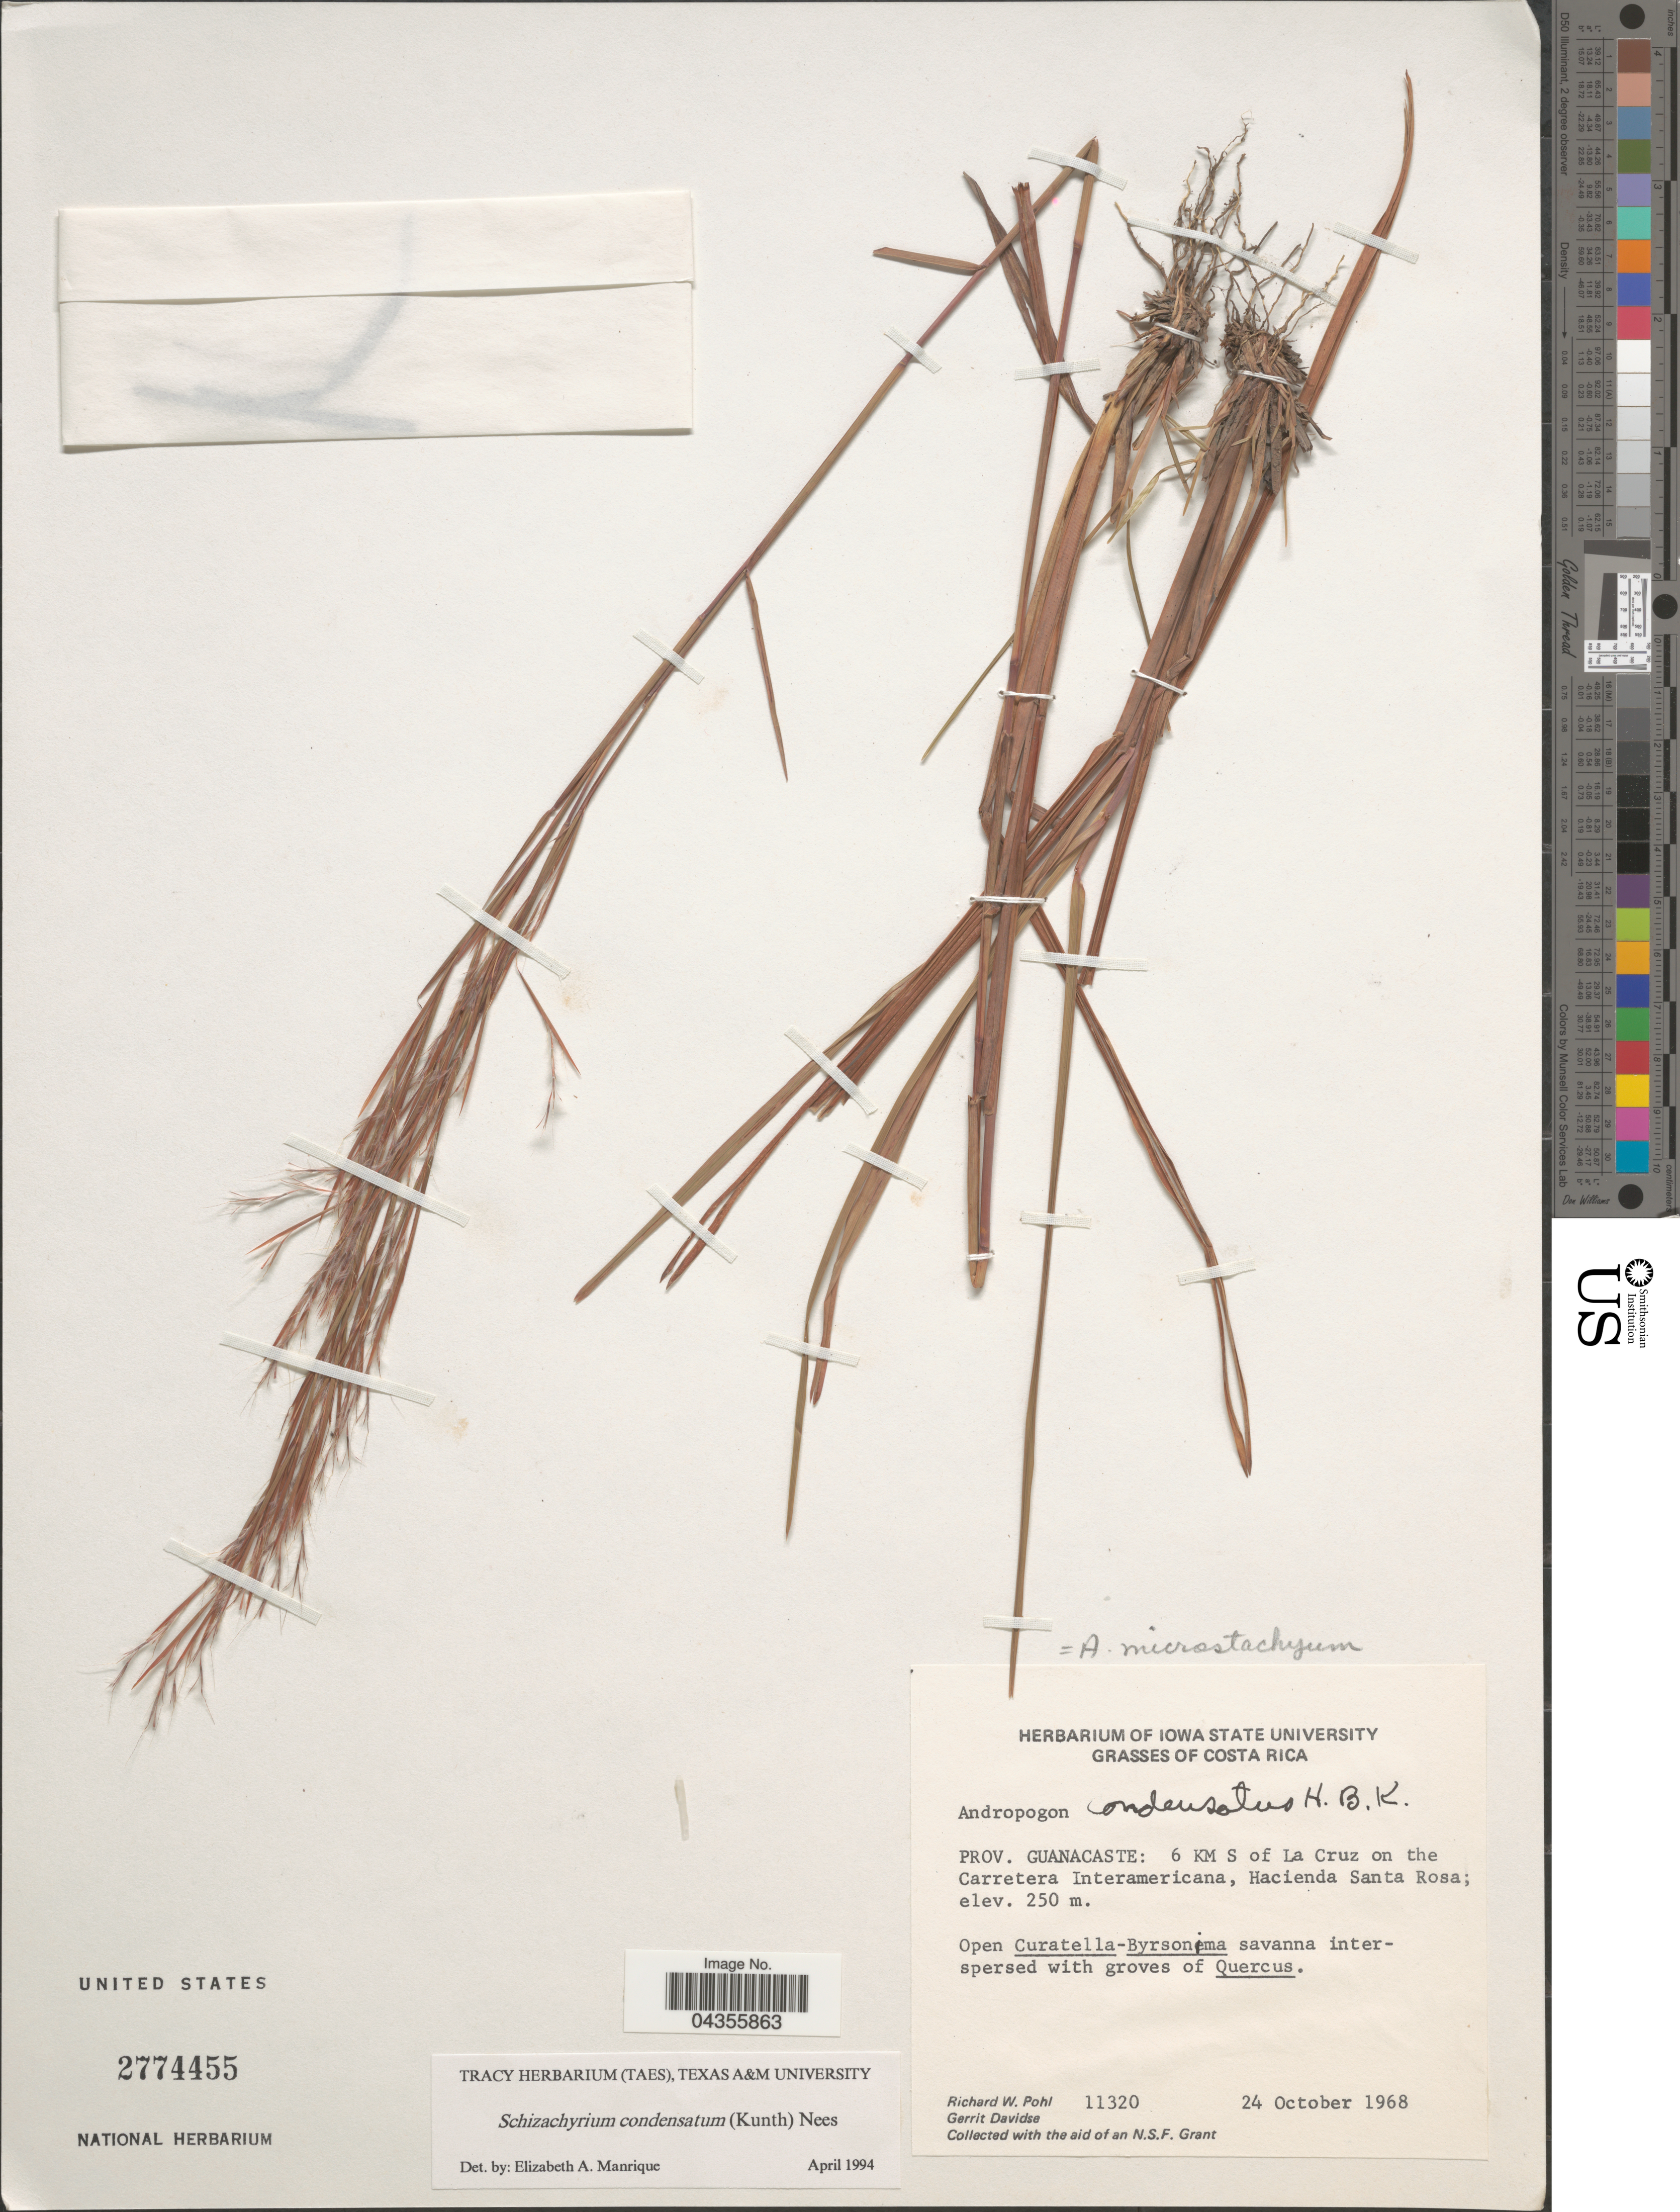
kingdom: Plantae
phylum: Tracheophyta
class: Liliopsida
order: Poales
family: Poaceae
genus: Schizachyrium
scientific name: Schizachyrium condensatum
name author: (Kunth) Nees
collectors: R. W. Pohl & G. Davidse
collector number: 11320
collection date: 1968-10-24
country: Costa Rica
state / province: Guanacaste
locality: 6 KM S of La Cruz on the Carretera Interamericana, Hacienda Santa Rosa.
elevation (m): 250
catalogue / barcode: US 2774455